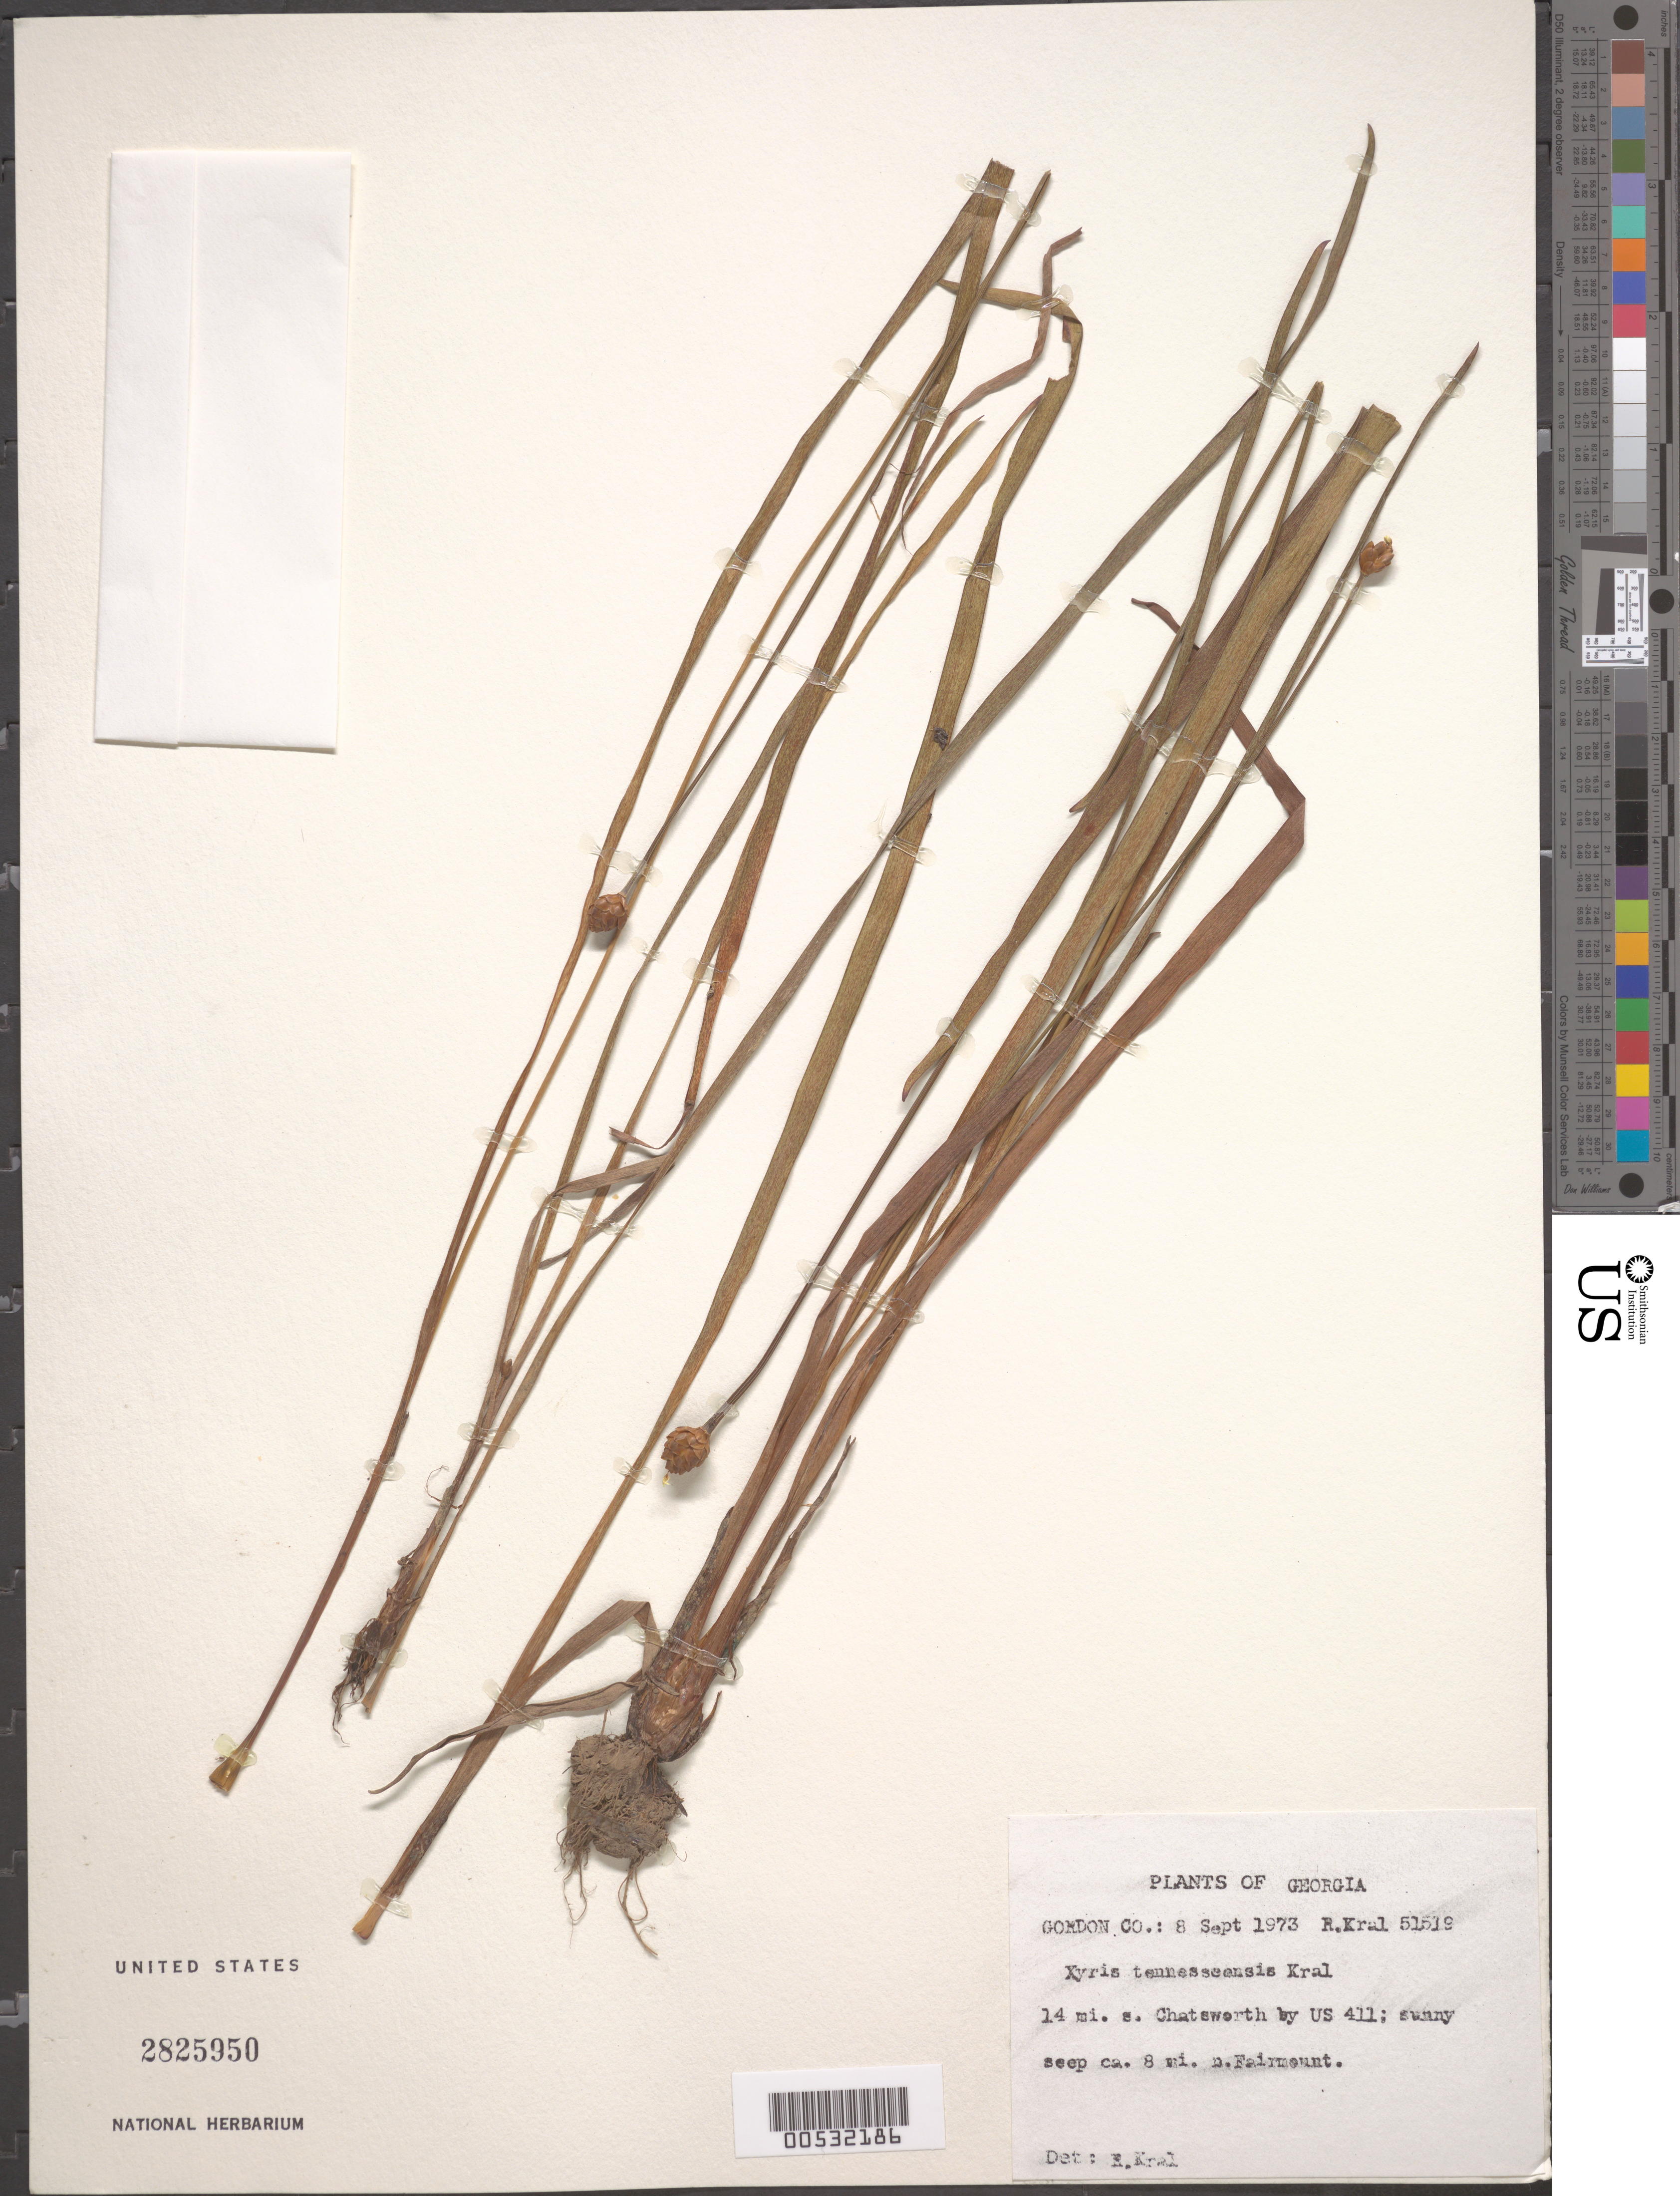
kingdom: Plantae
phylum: Tracheophyta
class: Liliopsida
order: Poales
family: Xyridaceae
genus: Xyris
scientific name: Xyris tennesseensis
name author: Kral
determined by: Kral, Robert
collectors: R. Kral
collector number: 51519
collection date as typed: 08 Sep 1973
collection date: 1973-09-08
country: United States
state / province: Georgia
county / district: Gordon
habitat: Sunny seep.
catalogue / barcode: US 2825950